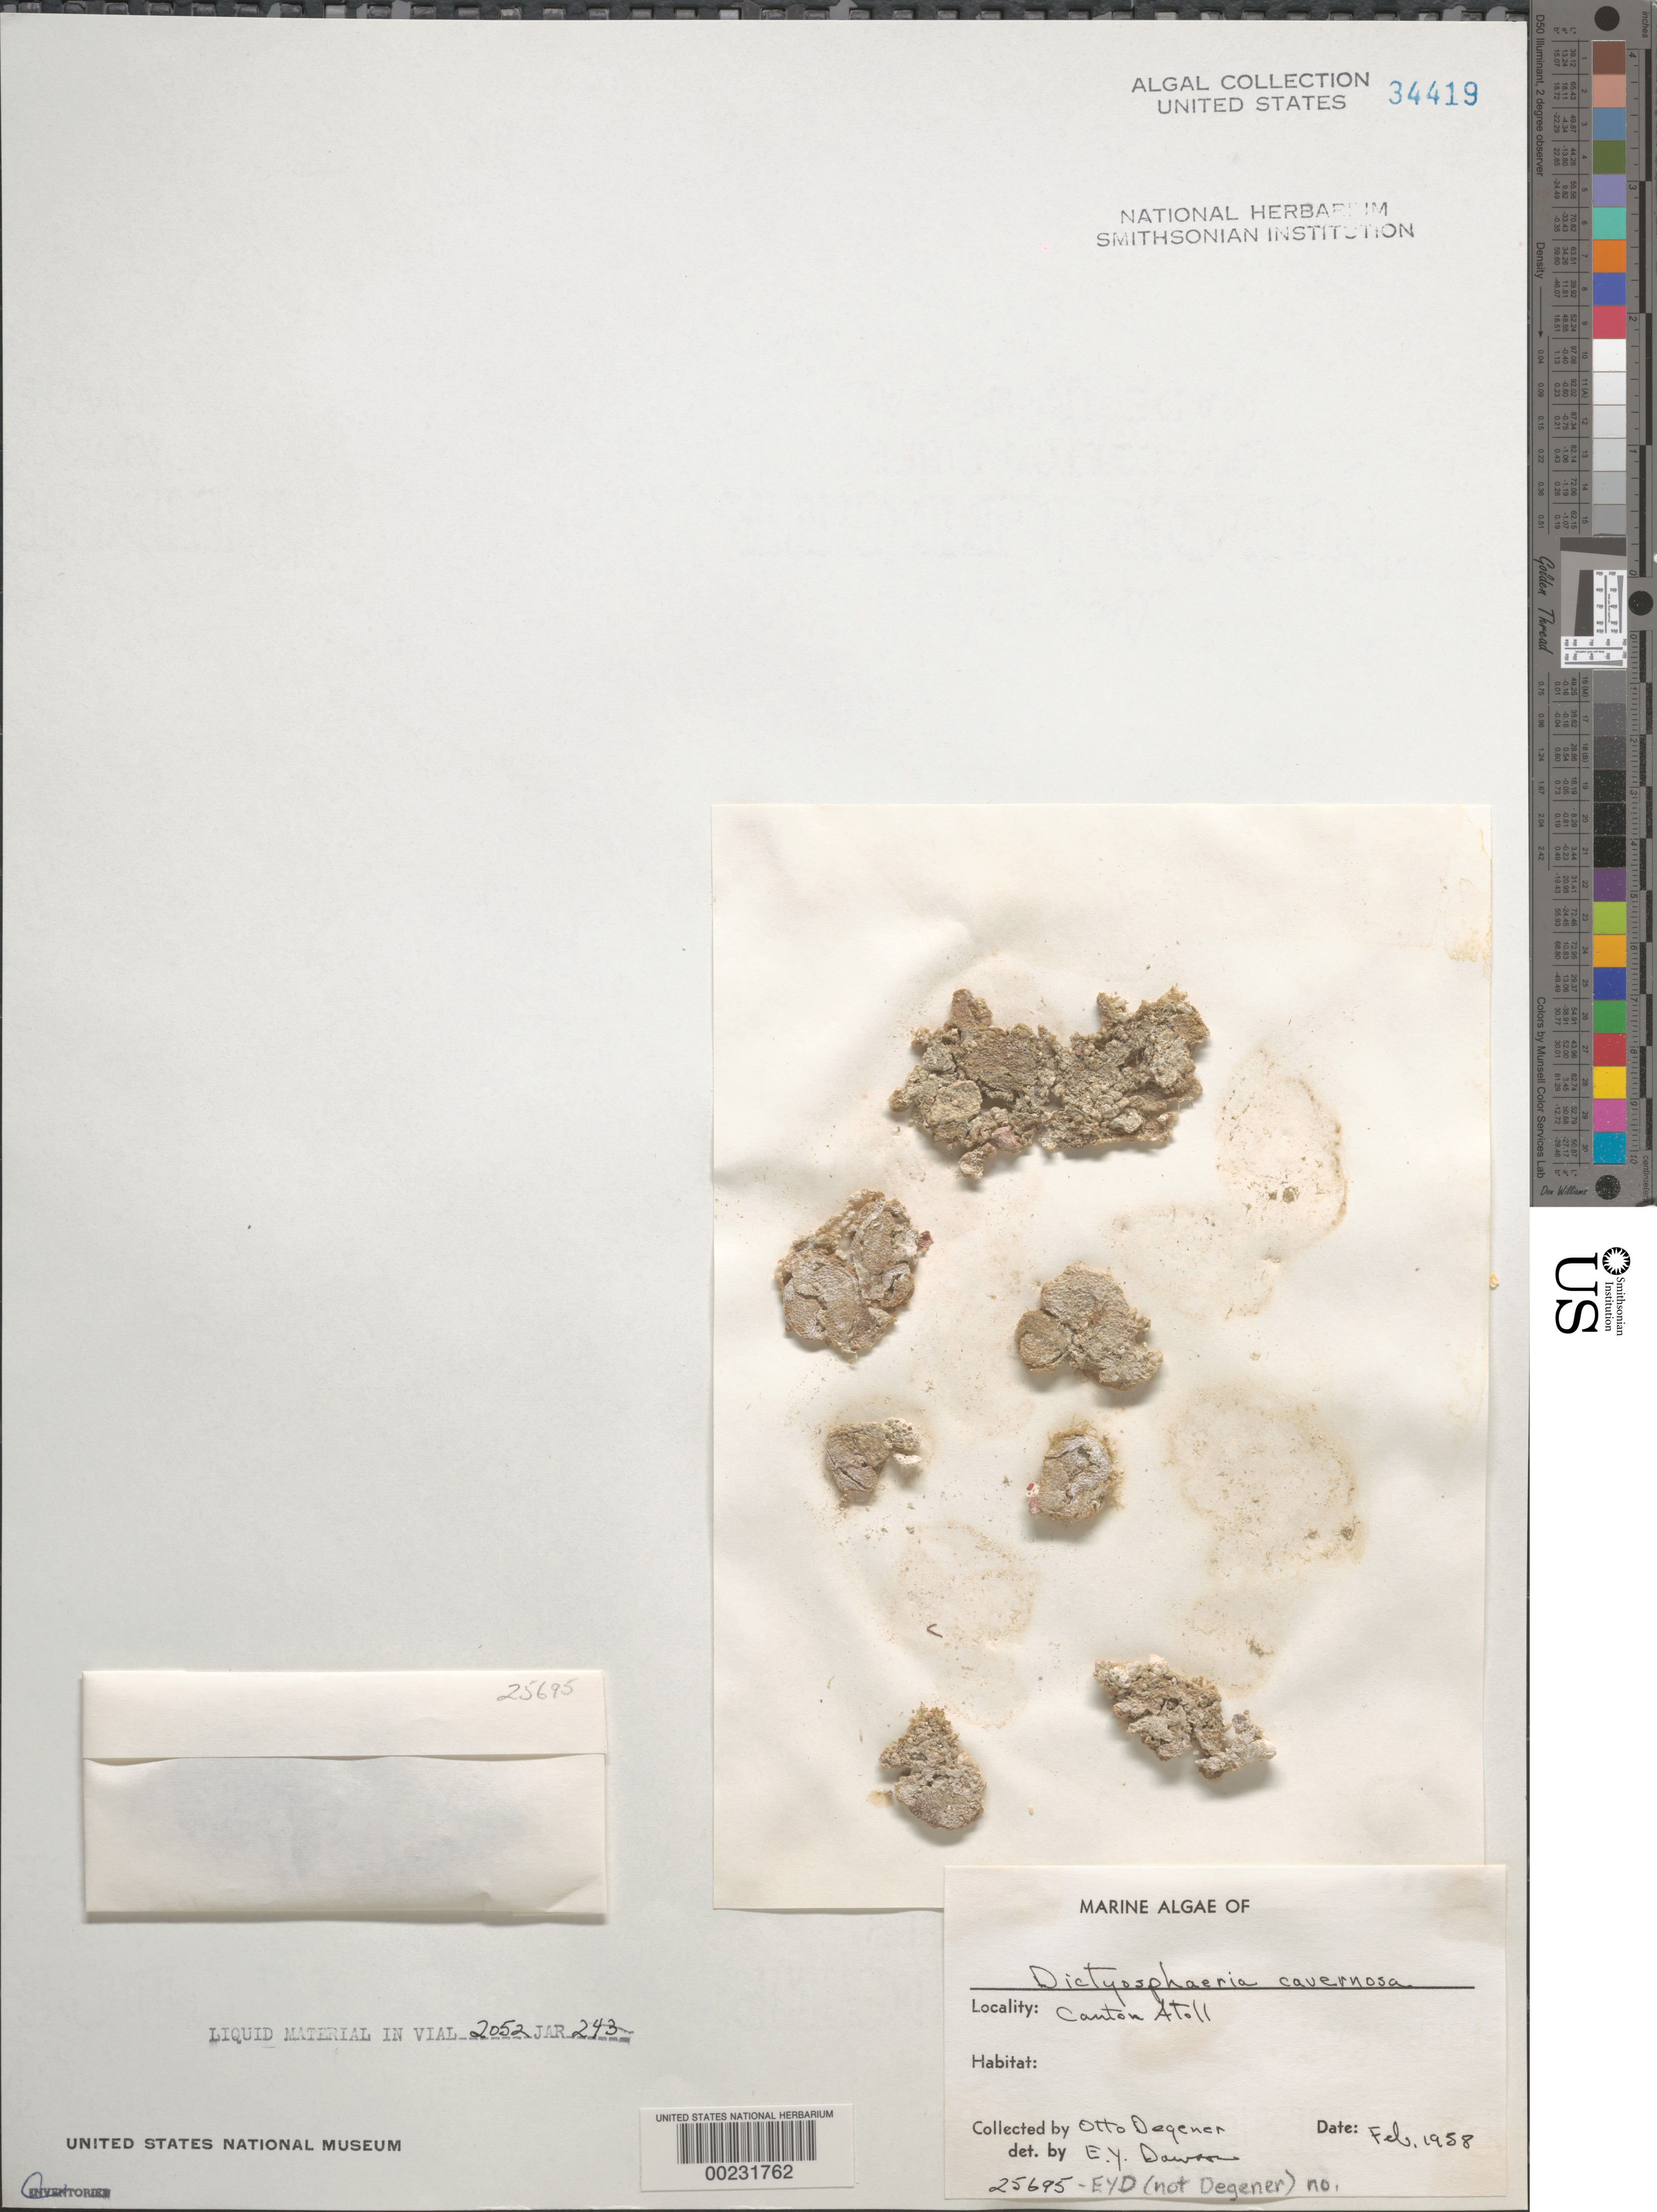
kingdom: Plantae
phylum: Chlorophyta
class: Ulvophyceae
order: Siphonocladales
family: Siphonocladaceae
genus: Dictyosphaeria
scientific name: Dictyosphaeria cavernosa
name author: (Forssk.) Børgesen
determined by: Dawson, E. Y.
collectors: O. Degener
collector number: EYD 25695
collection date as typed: Feb 1958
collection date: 1958-02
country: Kiribati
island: Kanton [Canton] Atoll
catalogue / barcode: US 34419